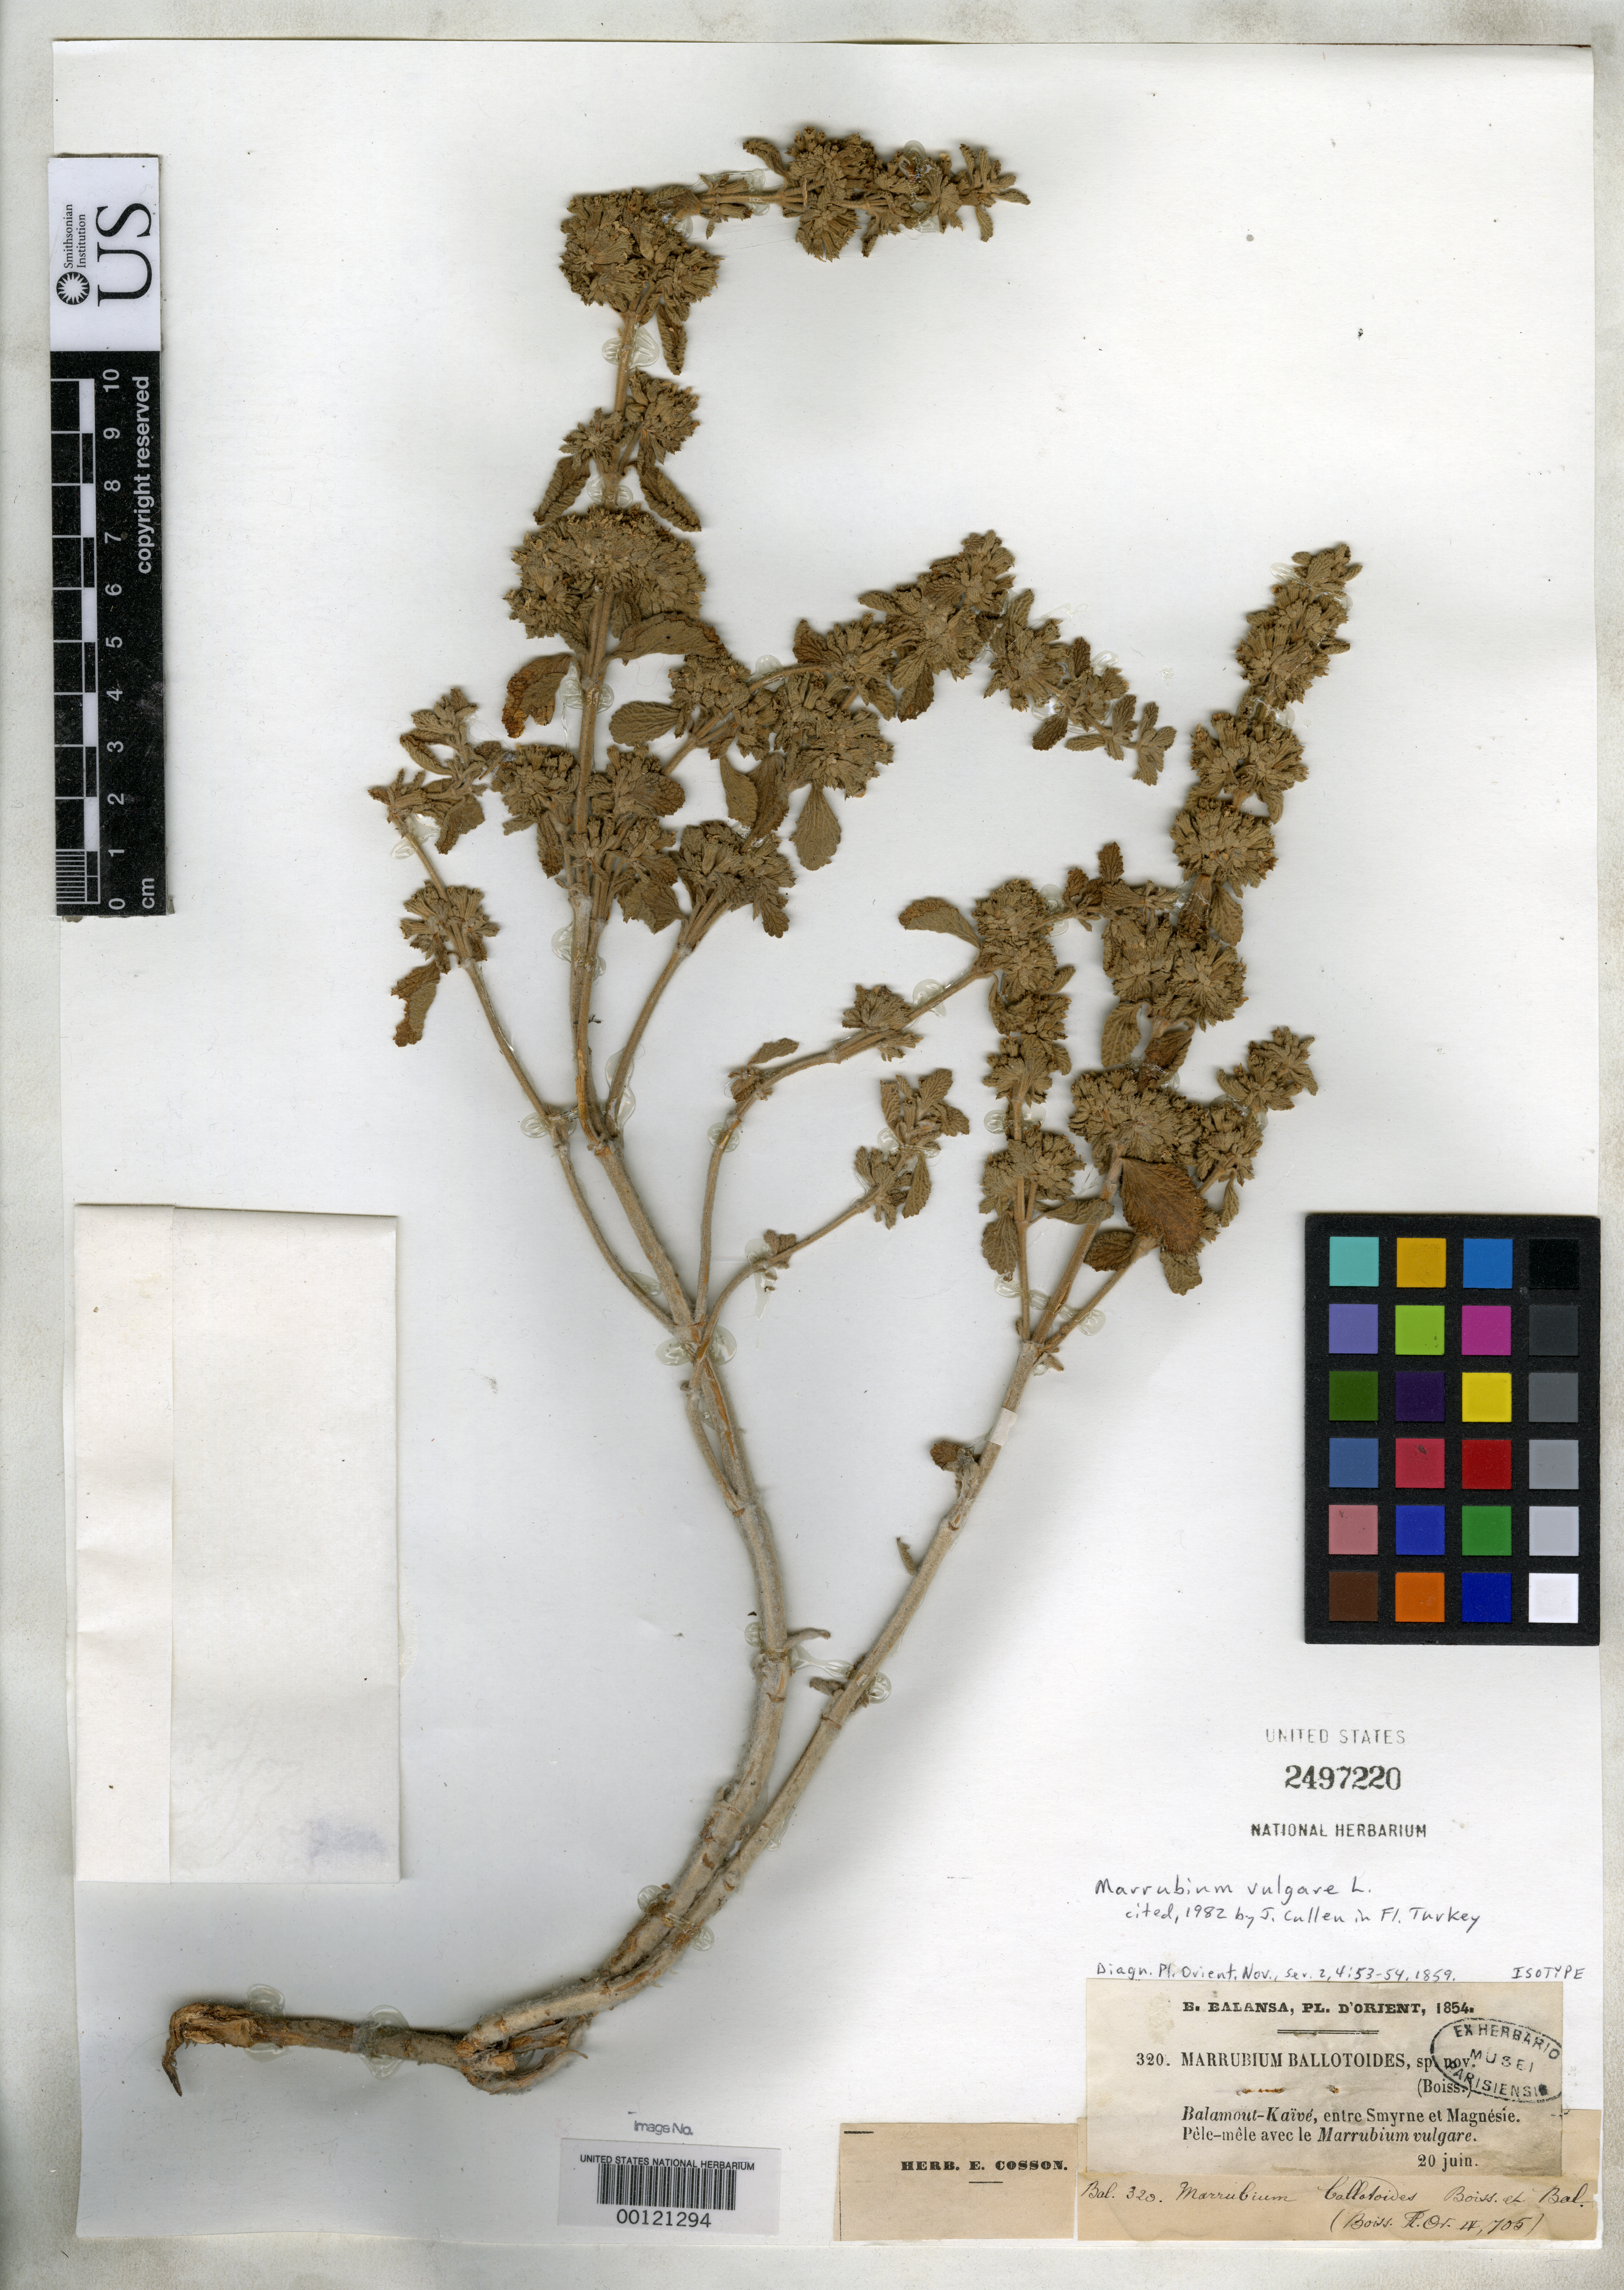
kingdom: Plantae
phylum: Tracheophyta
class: Magnoliopsida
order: Lamiales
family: Lamiaceae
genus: Marrubium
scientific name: Marrubium ballotoides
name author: Boiss. & Balansa in Boiss.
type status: Isotype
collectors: B. Balansa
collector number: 320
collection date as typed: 20 Jun 1854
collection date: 1854-06-20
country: Turkey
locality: Balamout-kaive, entre Smyrne et Magnesie.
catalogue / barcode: US 2497220